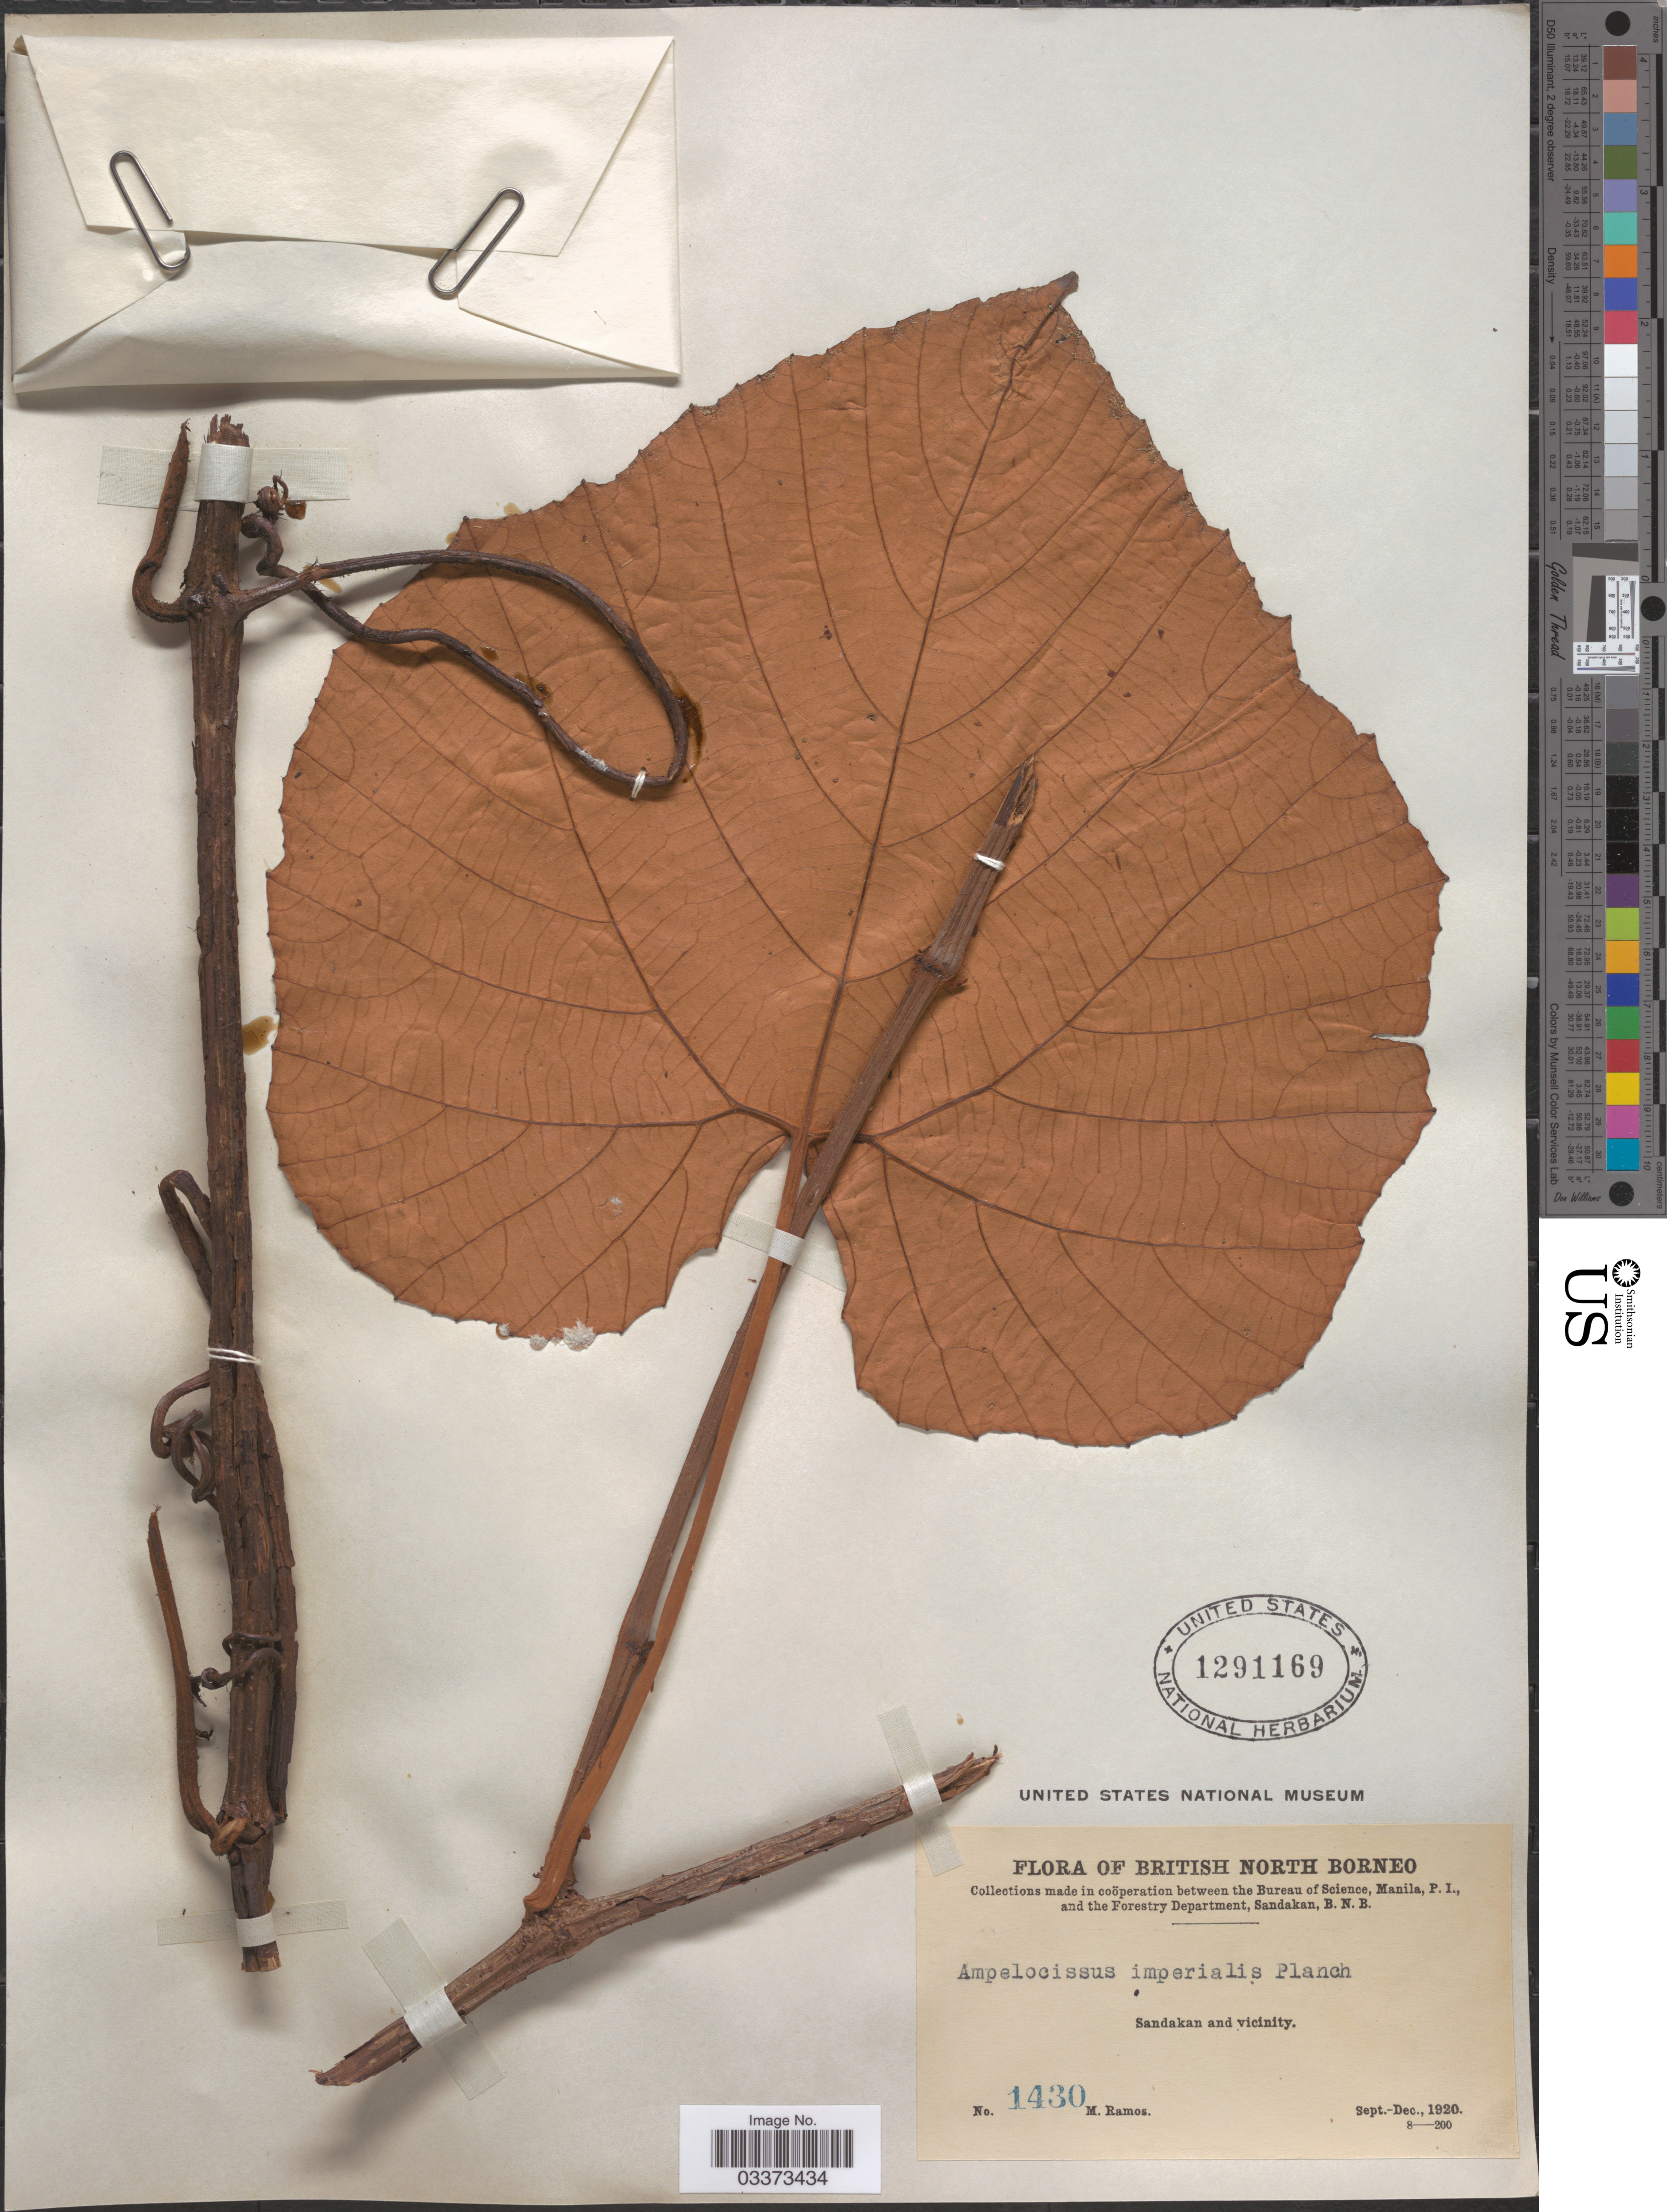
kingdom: Plantae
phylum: Tracheophyta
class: Magnoliopsida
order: Vitales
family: Vitaceae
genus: Ampelocissus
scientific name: Ampelocissus imperialis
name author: Planch.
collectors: M. Ramos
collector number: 1430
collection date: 1920-09/1920-12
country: Malaysia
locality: British North Borneo. Sandakan and vicinity.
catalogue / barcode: US 1291169